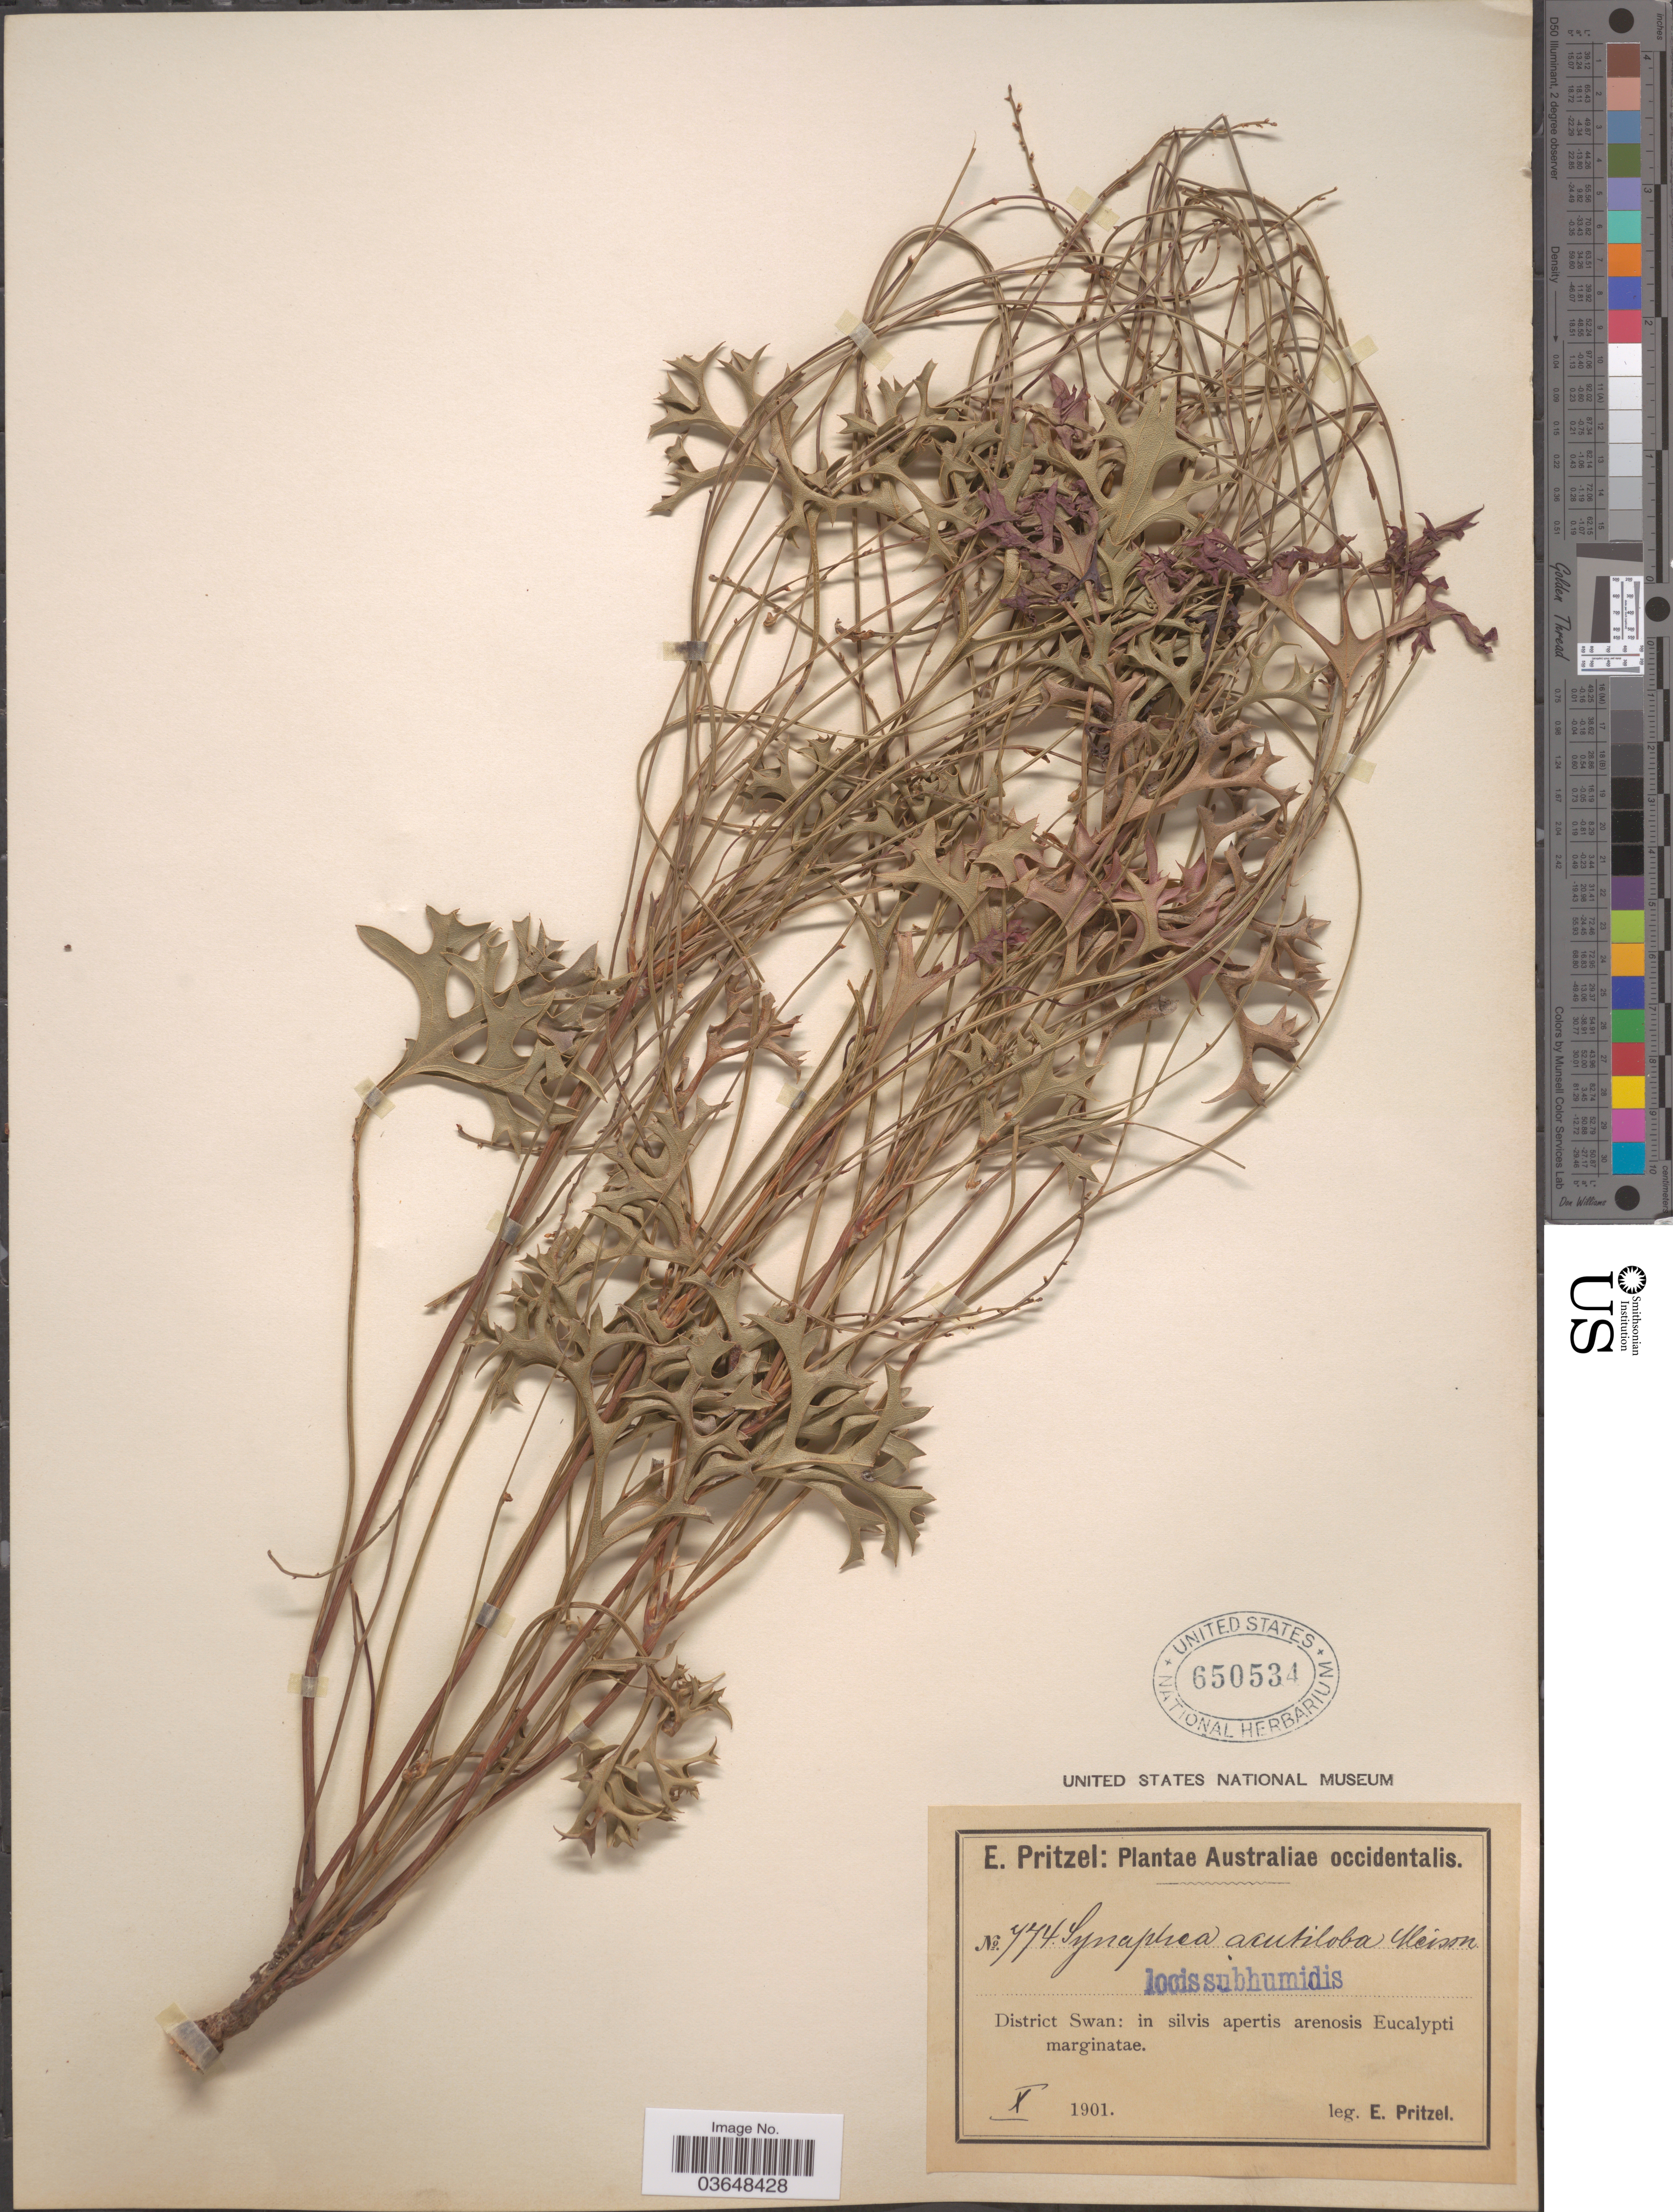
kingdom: Plantae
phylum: Tracheophyta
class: Magnoliopsida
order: Proteales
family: Proteaceae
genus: Synaphea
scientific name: Synaphea acutiloba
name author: Meisn.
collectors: E. G. Pritzel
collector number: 774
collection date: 1901-10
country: Australia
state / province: Western Australia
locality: Australiæ occidentalis. District Swan: in silvis apertis arenosis Eucalypti marginatæ.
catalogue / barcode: US 650534